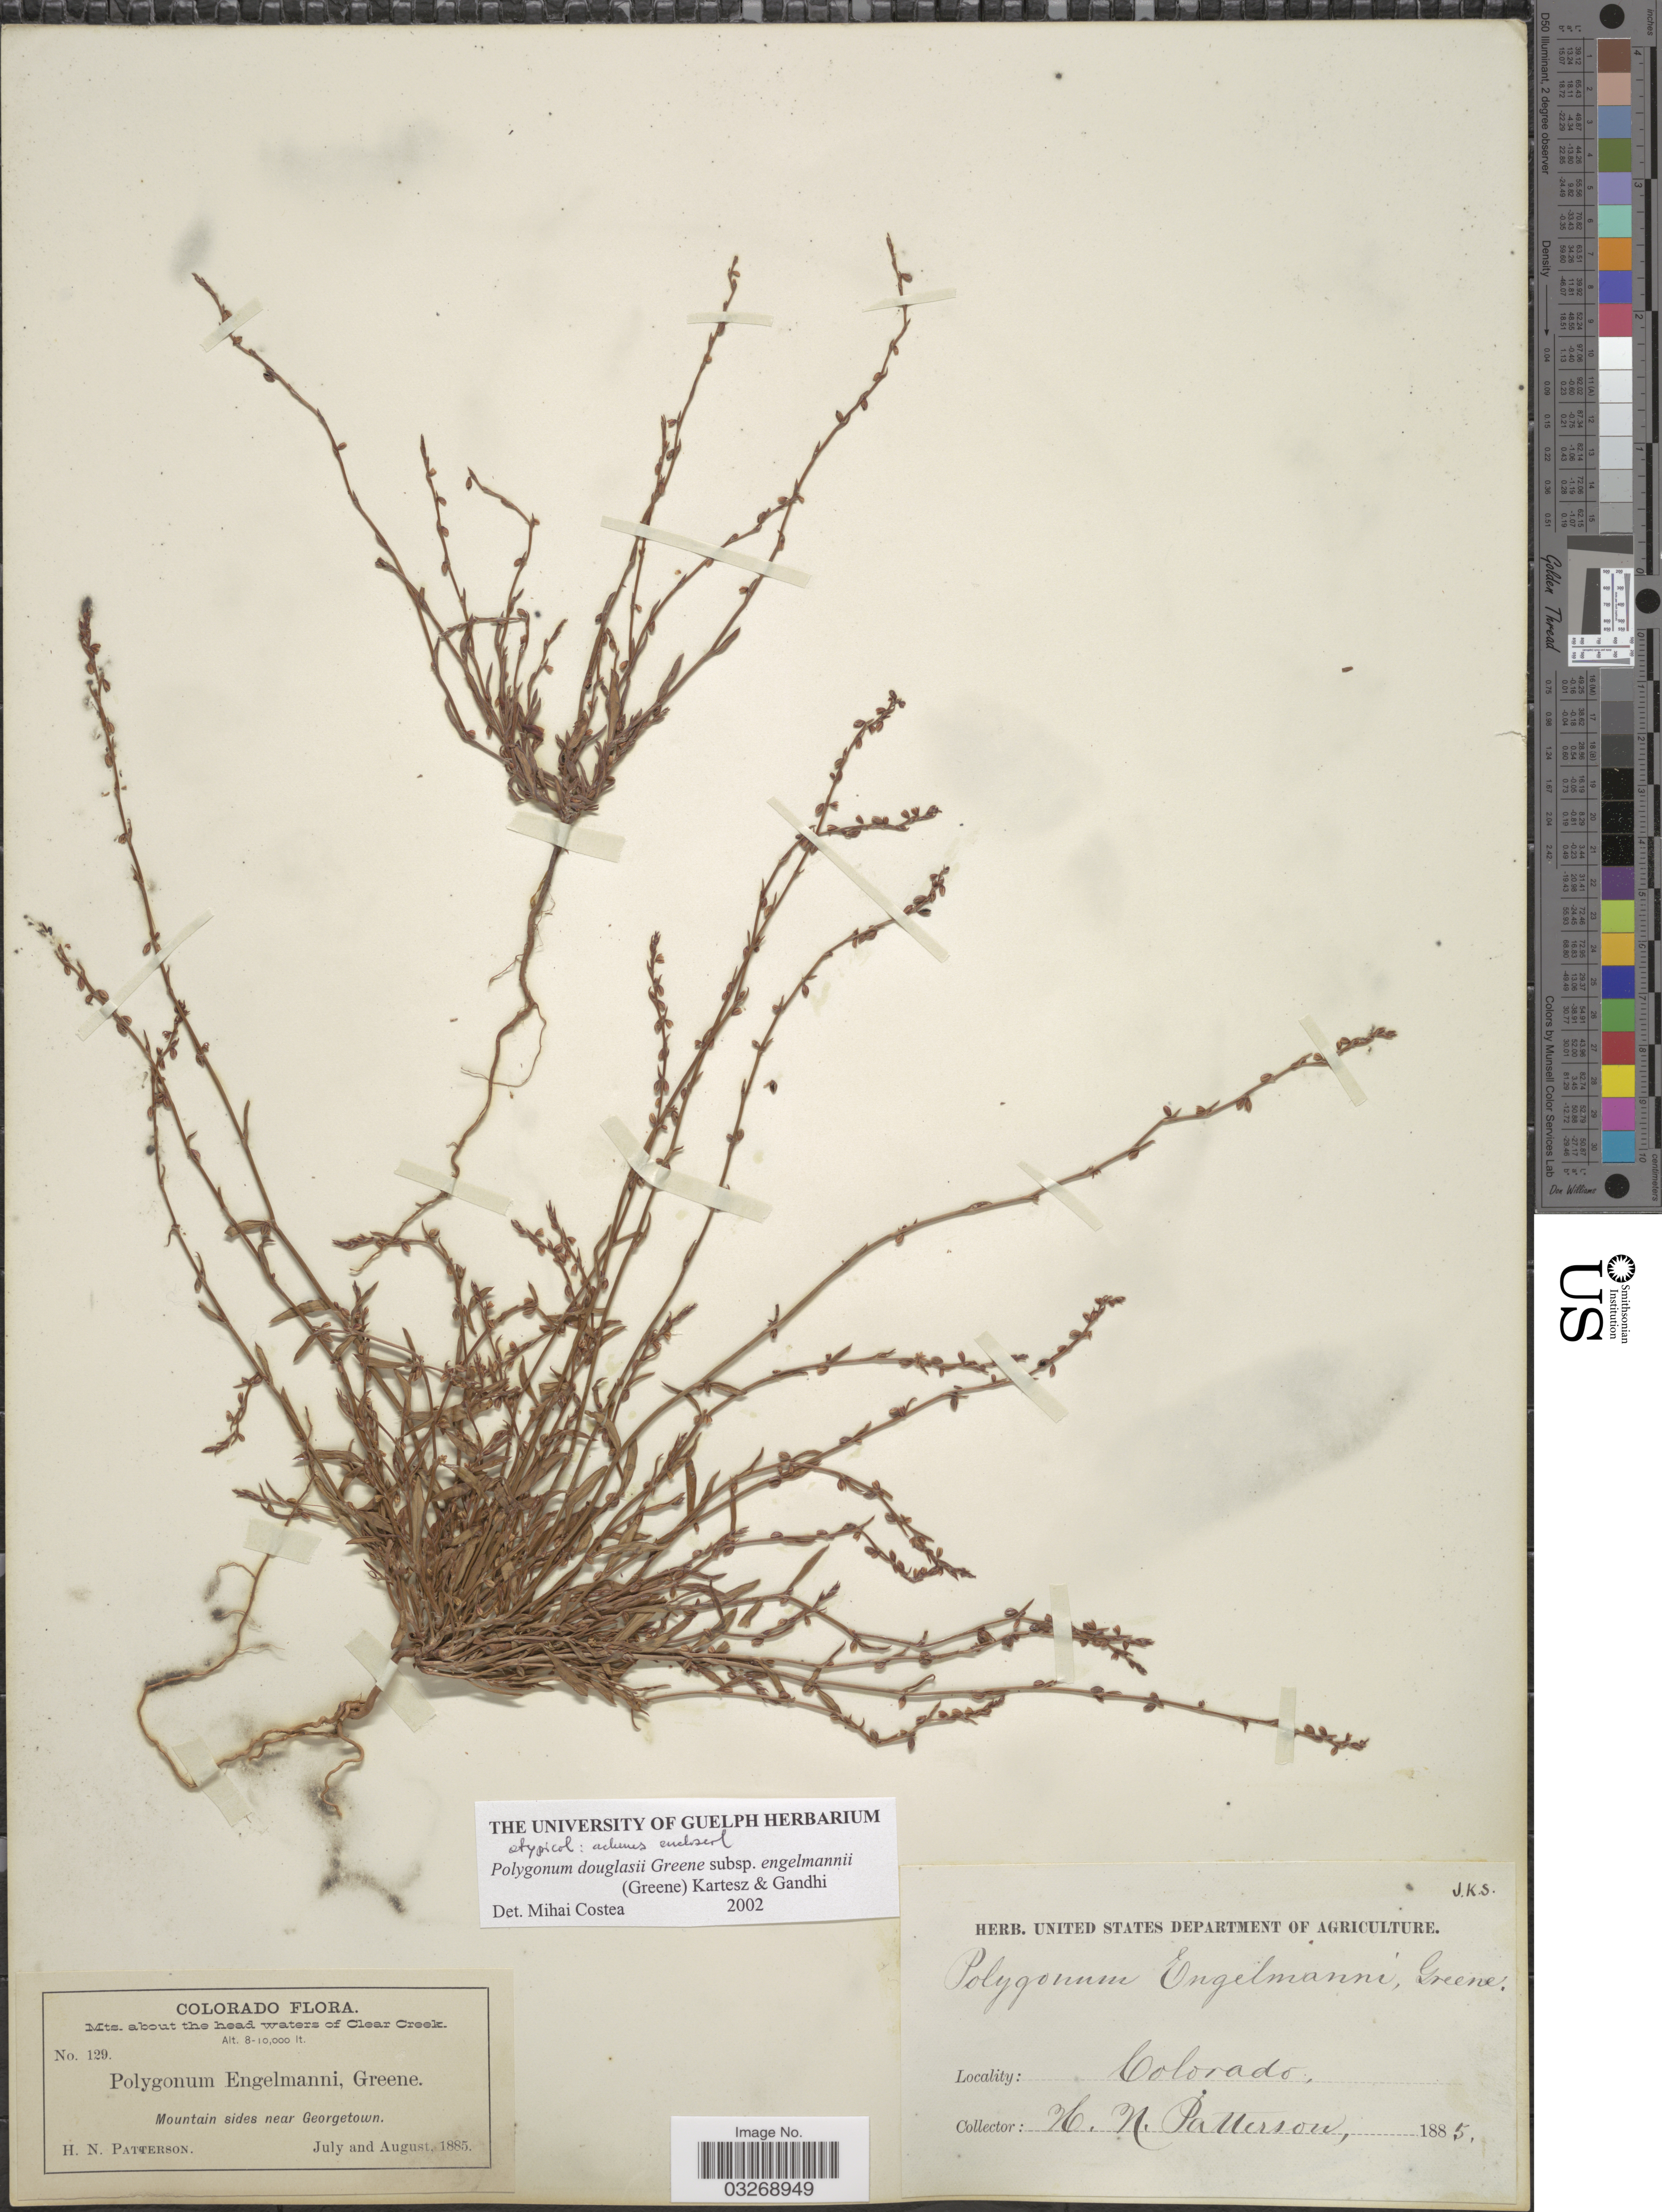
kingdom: Plantae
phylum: Tracheophyta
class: Magnoliopsida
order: Caryophyllales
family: Polygonaceae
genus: Polygonum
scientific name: Polygonum douglasii subsp. engelmannii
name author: (S.W. Greene) Kartesz & Gandhi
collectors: H. N. Patterson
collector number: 129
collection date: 1885-07/1885-08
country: United States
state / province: Colorado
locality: Mts. about the head waters of Clear Creek. Mountain sides near Georgetown.